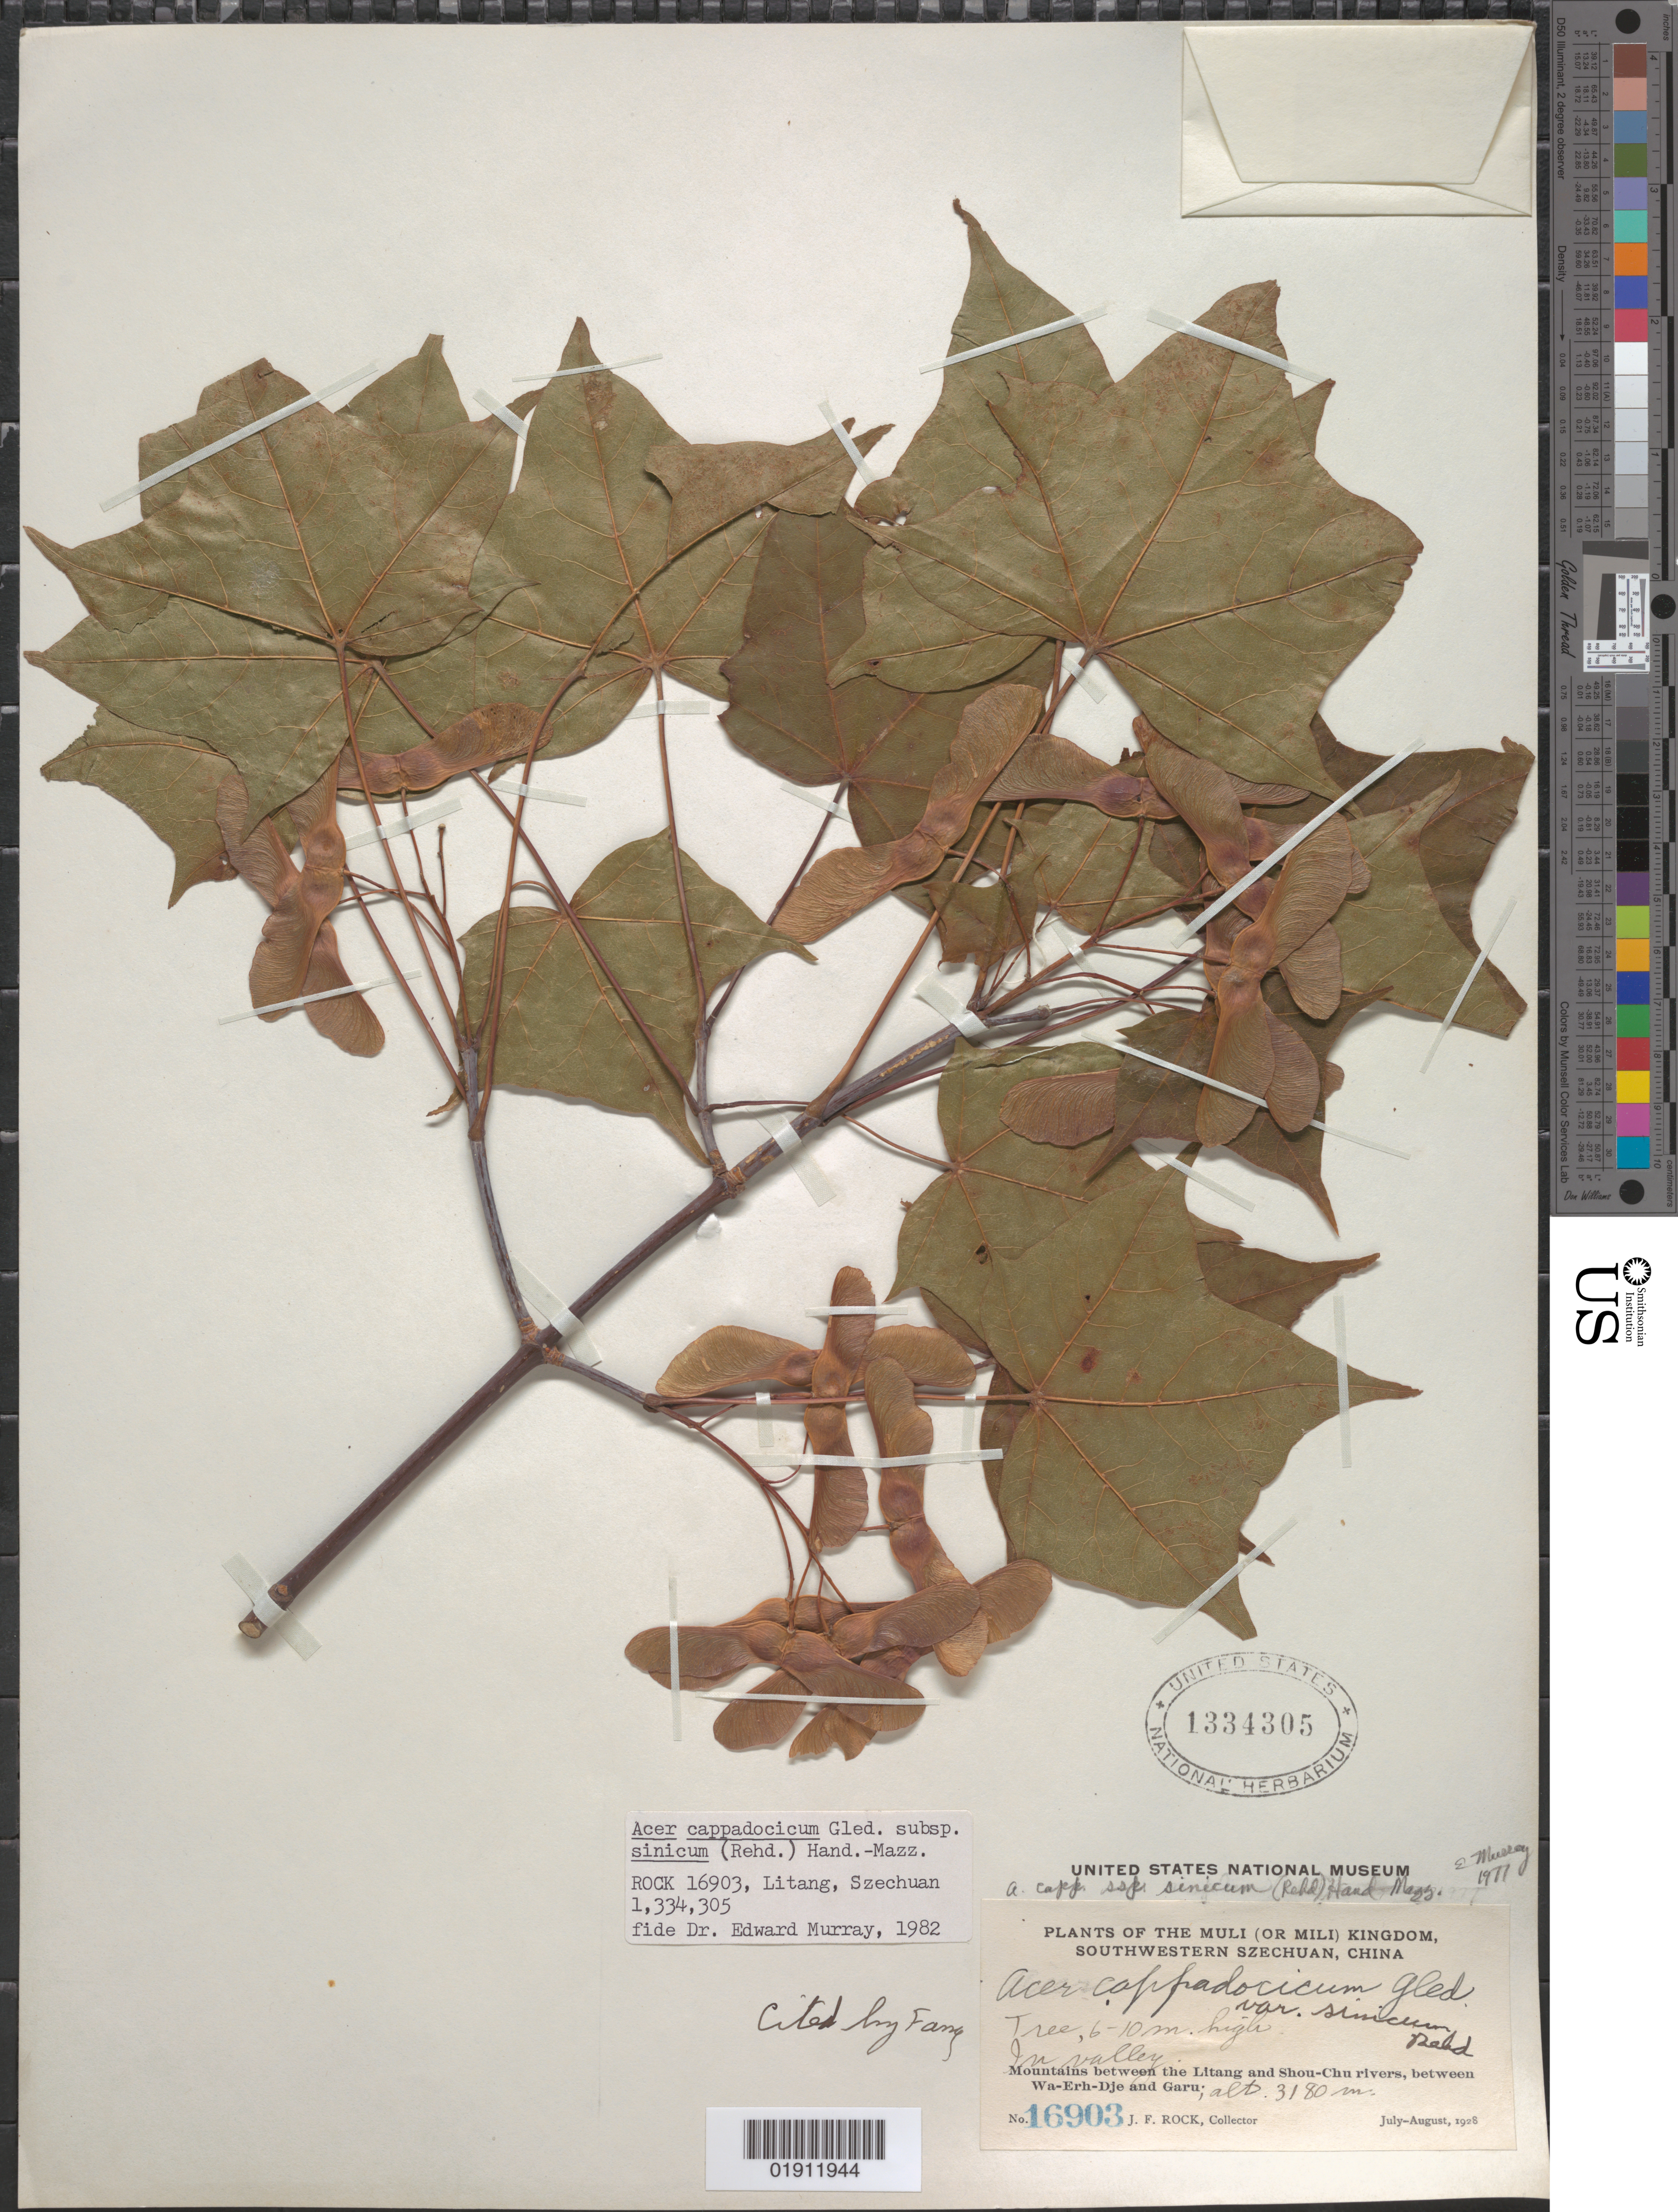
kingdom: Plantae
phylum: Tracheophyta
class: Magnoliopsida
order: Sapindales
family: Sapindaceae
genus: Acer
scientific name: Acer cappadocicum subsp. sinicum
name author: (Rehder) Hand.-Mazz.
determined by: Murray, Edward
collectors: J. F. Rock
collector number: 16903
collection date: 1928-07/1928-08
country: China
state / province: Sichuan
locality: SW Szechuan [Sichuan], mountains between the Litang and Shou-Chu rivers, between Wa-Erh-Dje and Garu. Muli (or Mili) Kingdom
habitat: In valley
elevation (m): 3180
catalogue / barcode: US 1334305